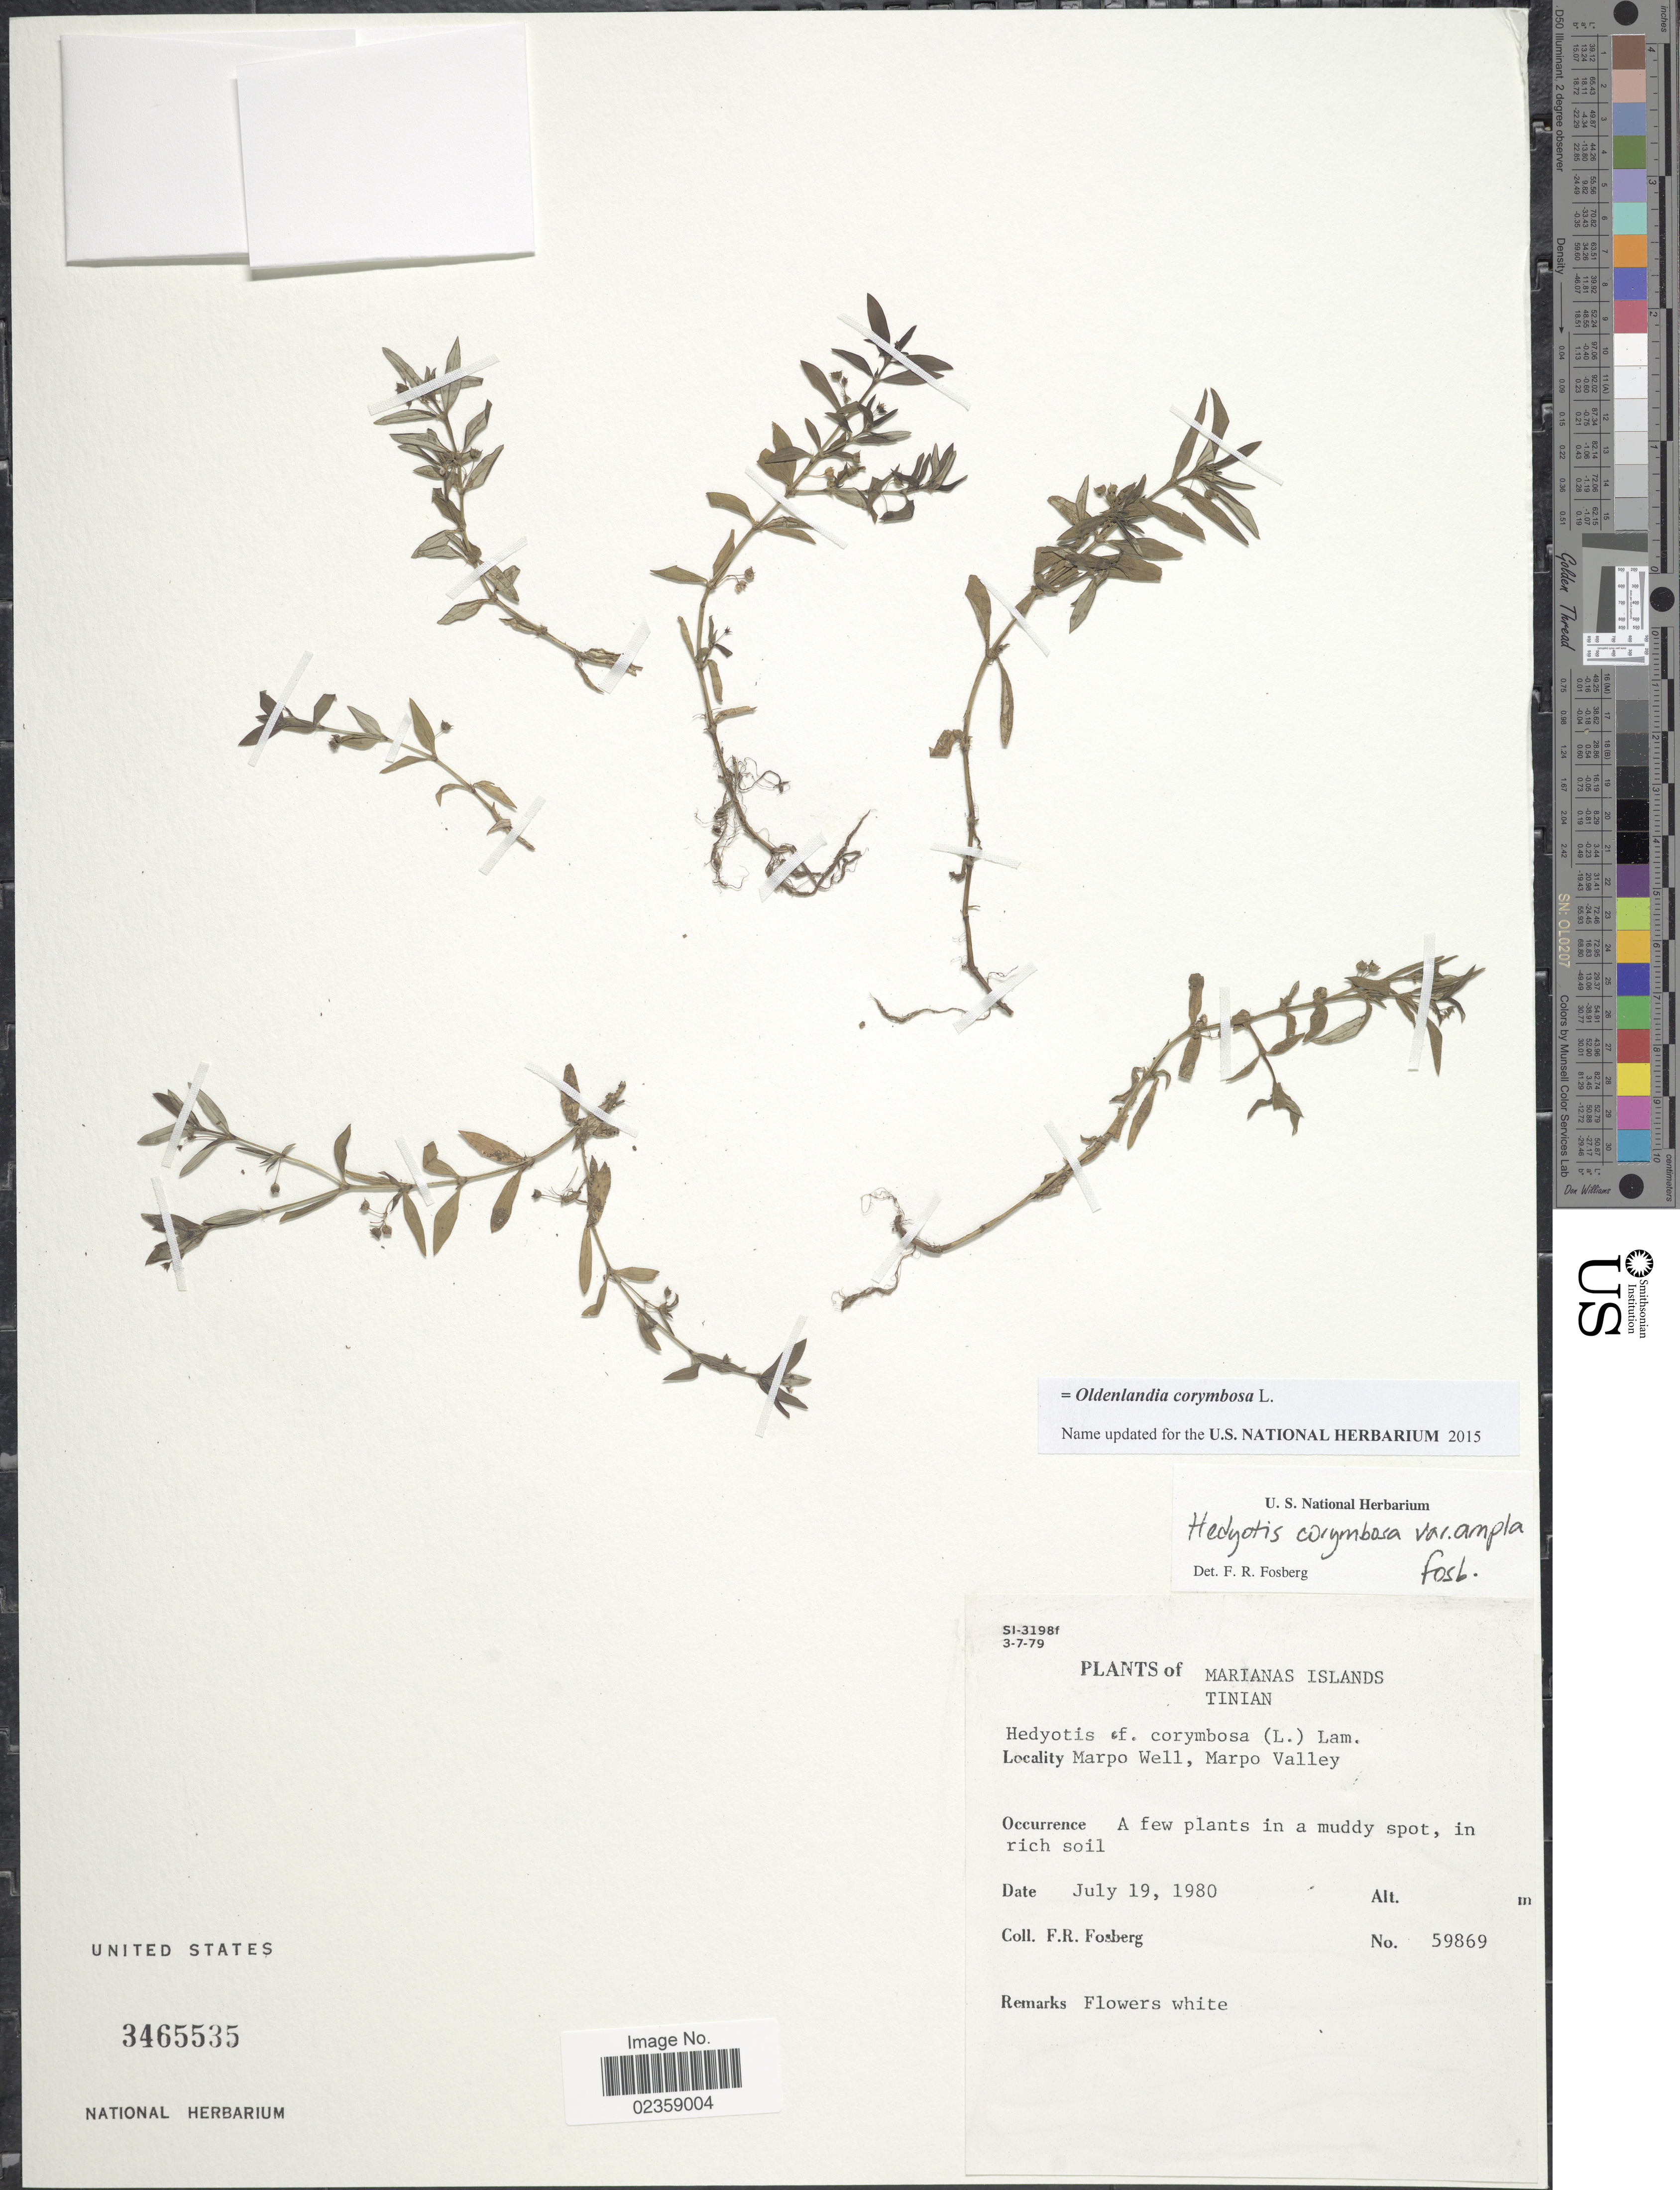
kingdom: Plantae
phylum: Tracheophyta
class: Magnoliopsida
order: Gentianales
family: Rubiaceae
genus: Oldenlandia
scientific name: Oldenlandia corymbosa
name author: L.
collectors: F. R. Fosberg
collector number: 59869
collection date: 1980-07-19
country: Northern Mariana Islands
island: Tinian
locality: Tinian. Marpo Well, Marpo Valley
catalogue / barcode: US 3465535